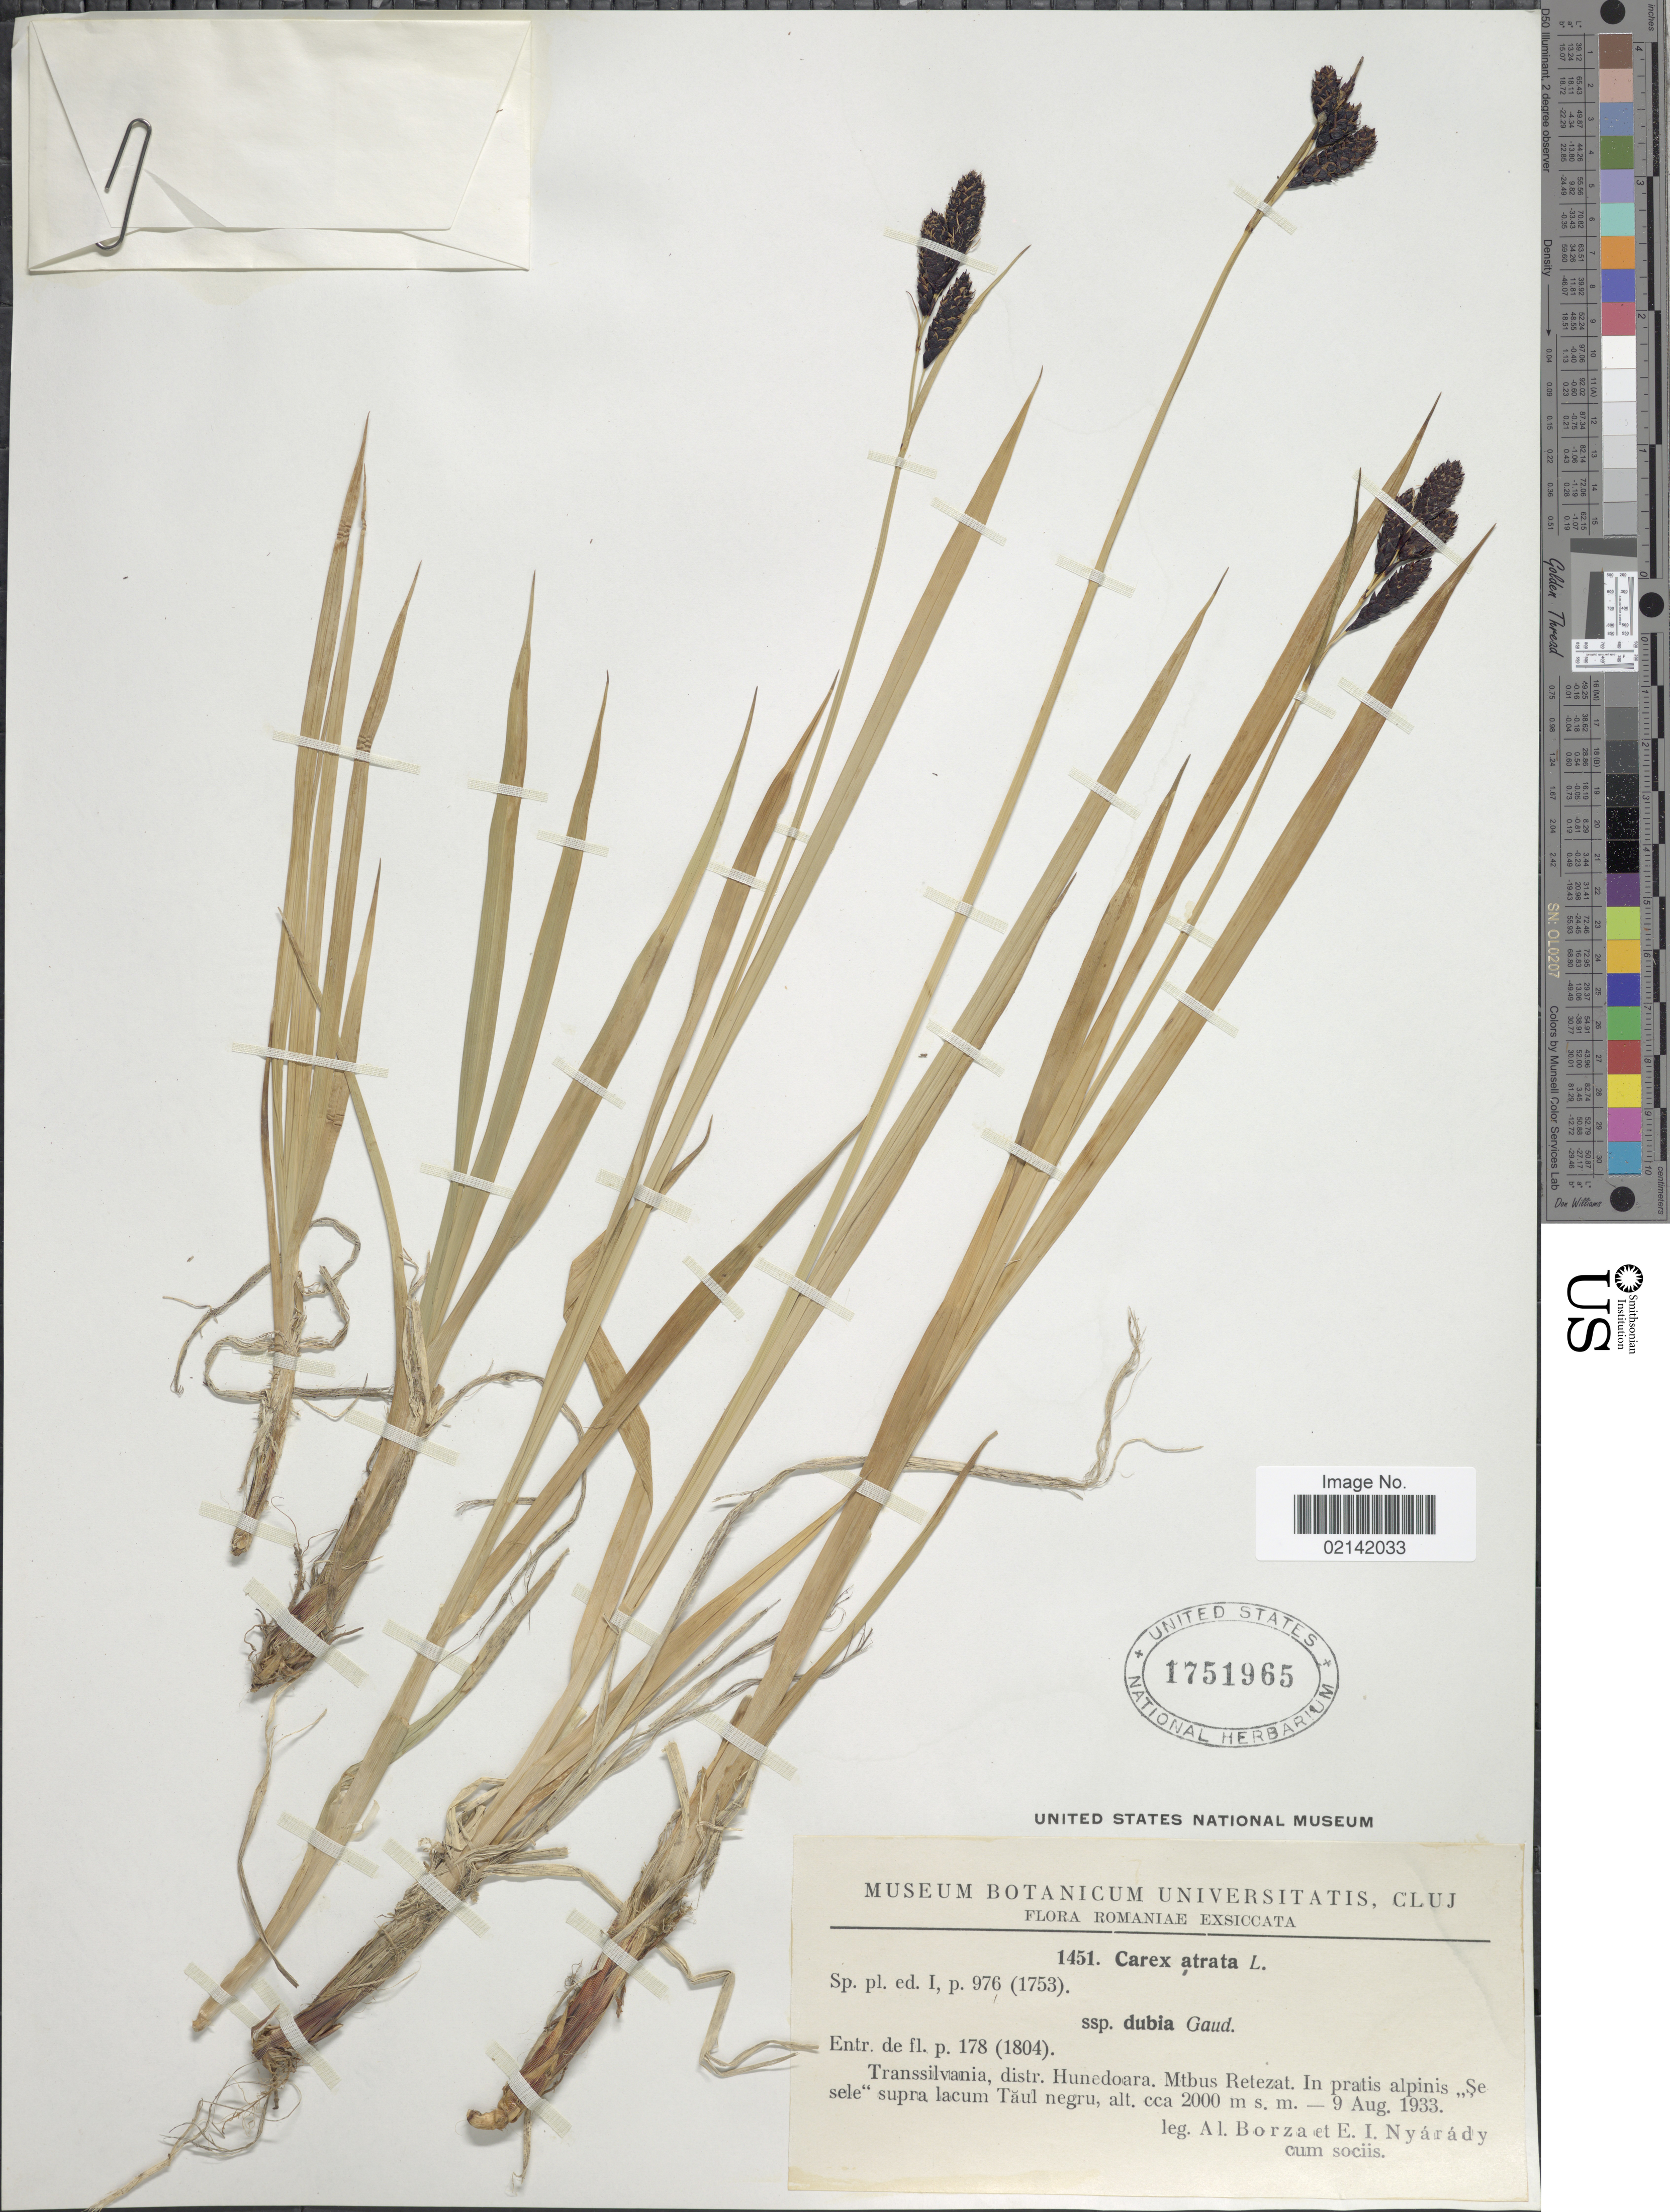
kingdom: Plantae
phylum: Tracheophyta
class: Liliopsida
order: Poales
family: Cyperaceae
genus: Carex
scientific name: Carex atrata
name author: L.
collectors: A. Borza & E. Nyárády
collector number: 1451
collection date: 1933-08-09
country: Romania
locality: Transsilvania, distr. Hunedoara, Mtbus Retezat, In pratis alpinis, Sesele, supra lacum Taul negru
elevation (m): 2000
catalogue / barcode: US 1751965